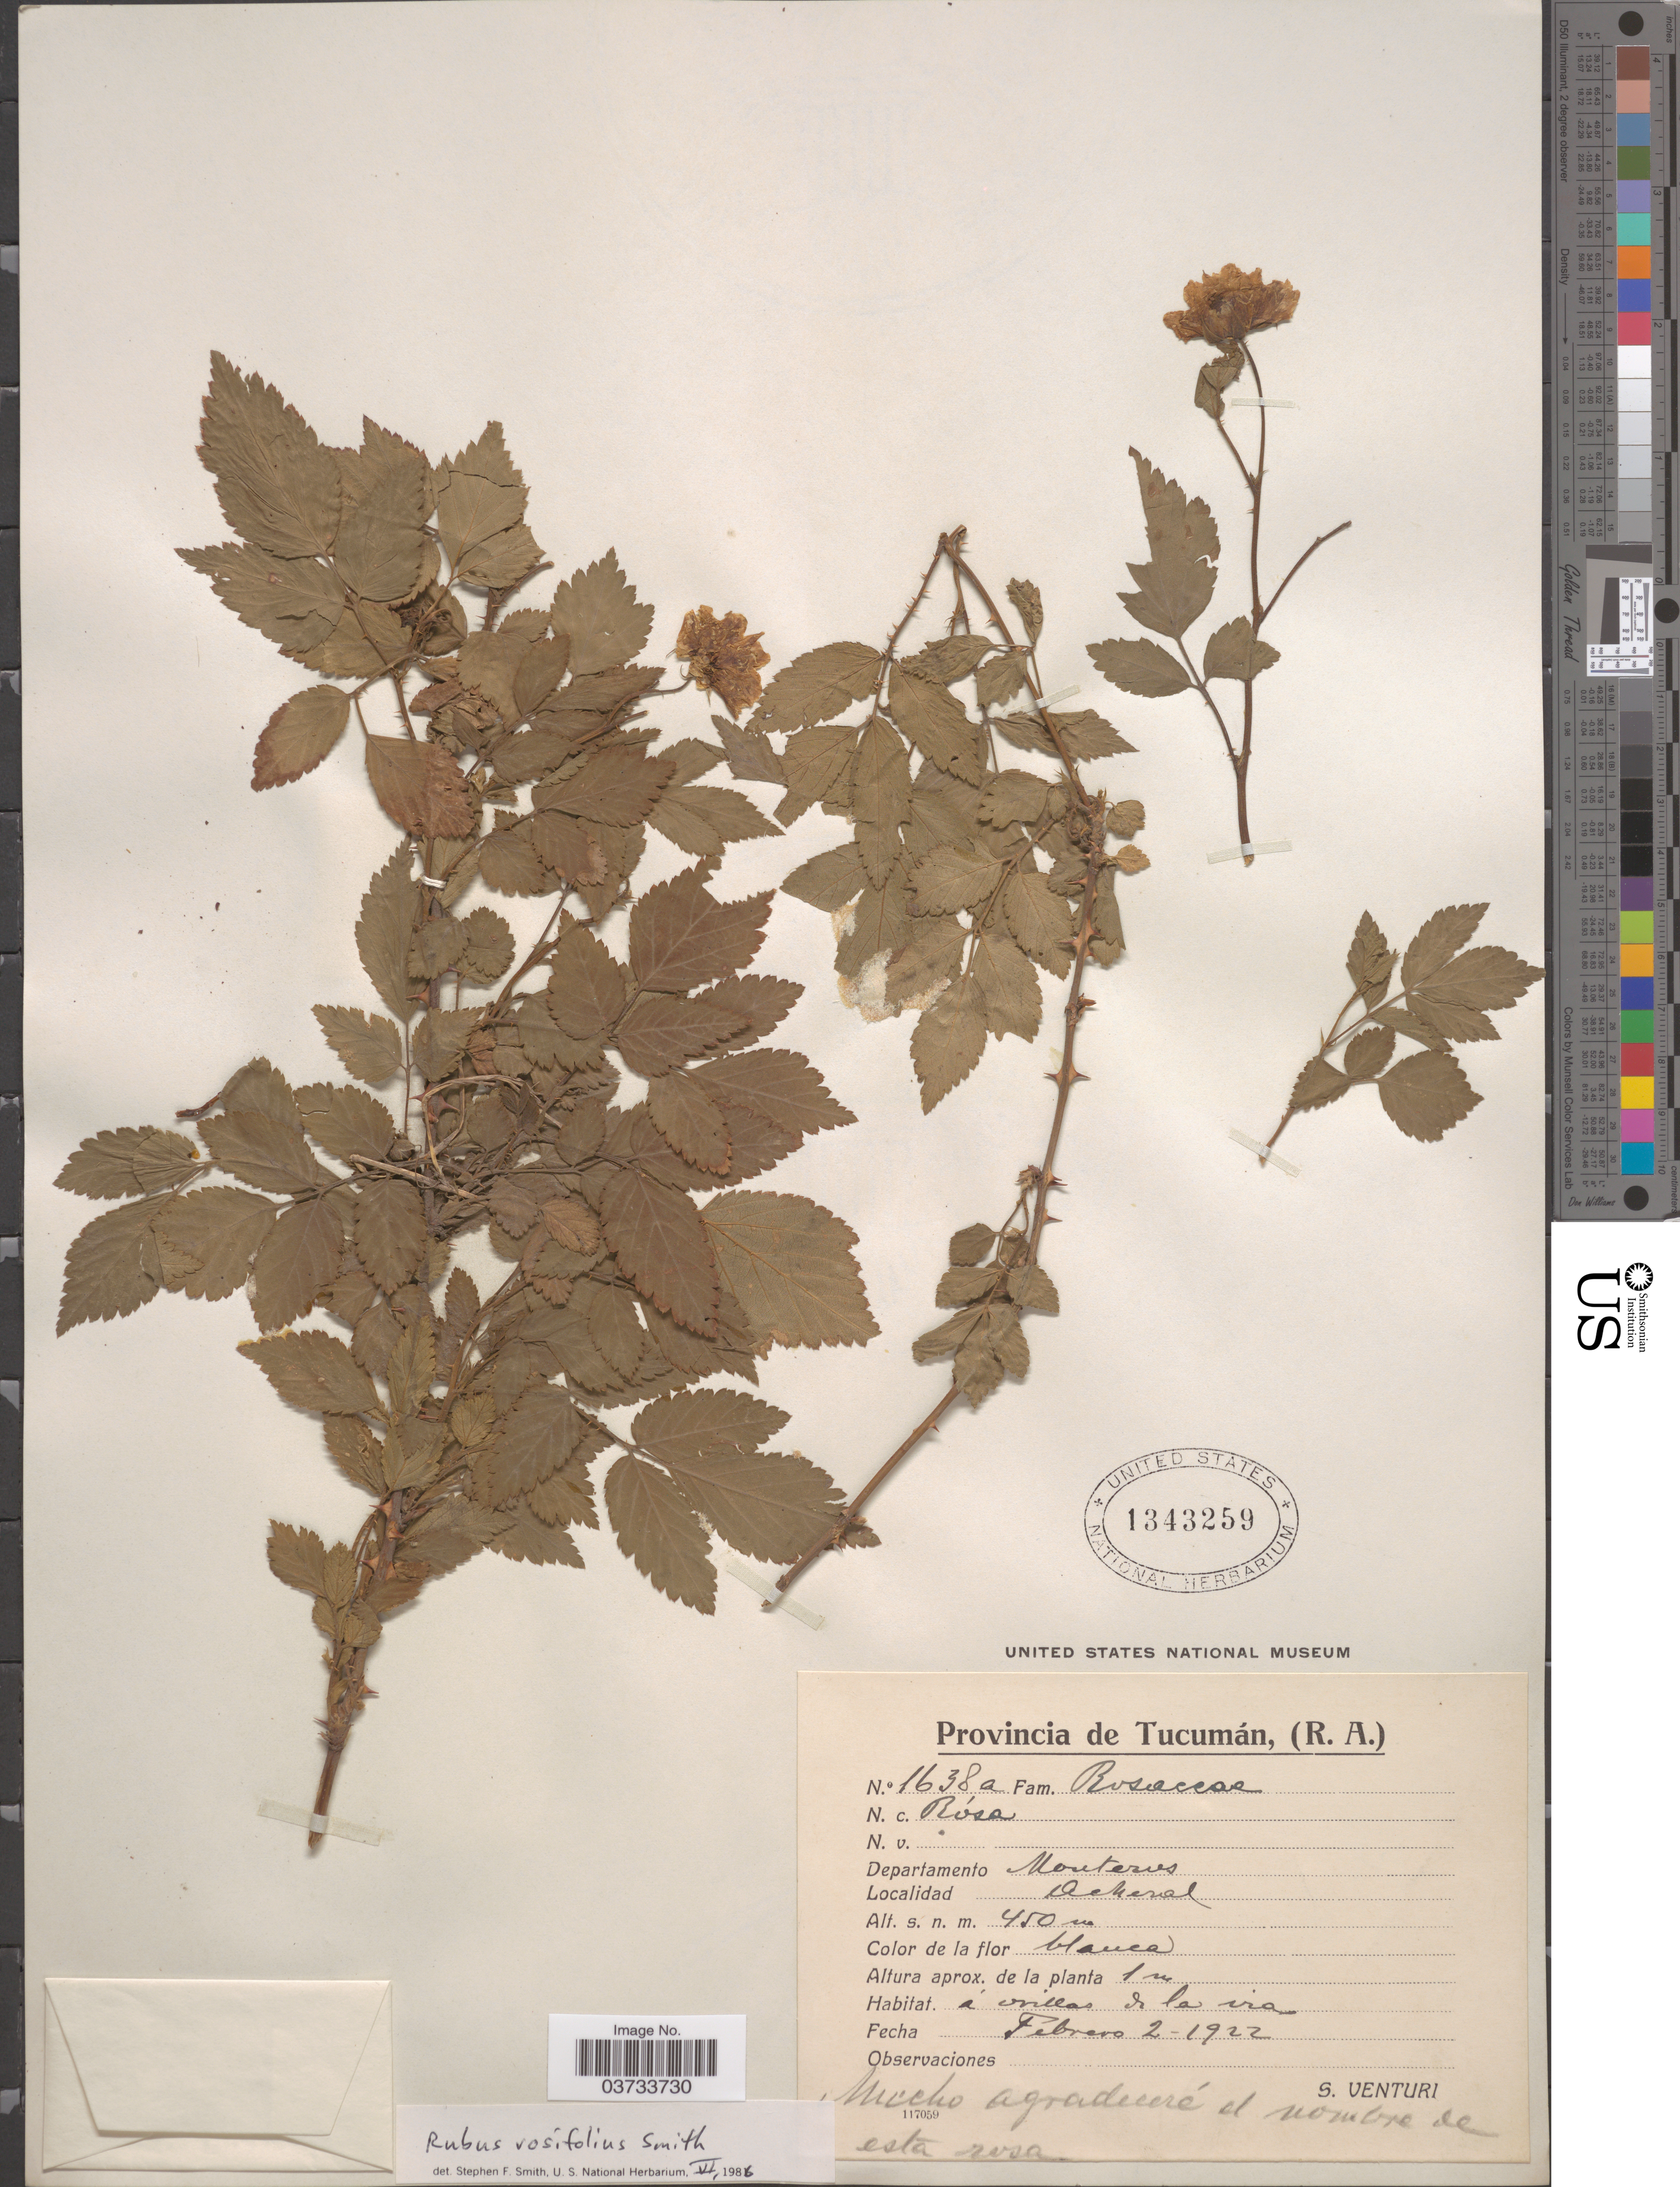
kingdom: Plantae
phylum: Tracheophyta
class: Magnoliopsida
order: Rosales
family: Rosaceae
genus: Rubus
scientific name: Rubus rosifolius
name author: Sm.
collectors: S. Venturi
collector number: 1638a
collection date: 1922-02-02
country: Argentina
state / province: Tucuman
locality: Departamento Monteros. Acheral.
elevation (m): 450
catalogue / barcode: US 1343259